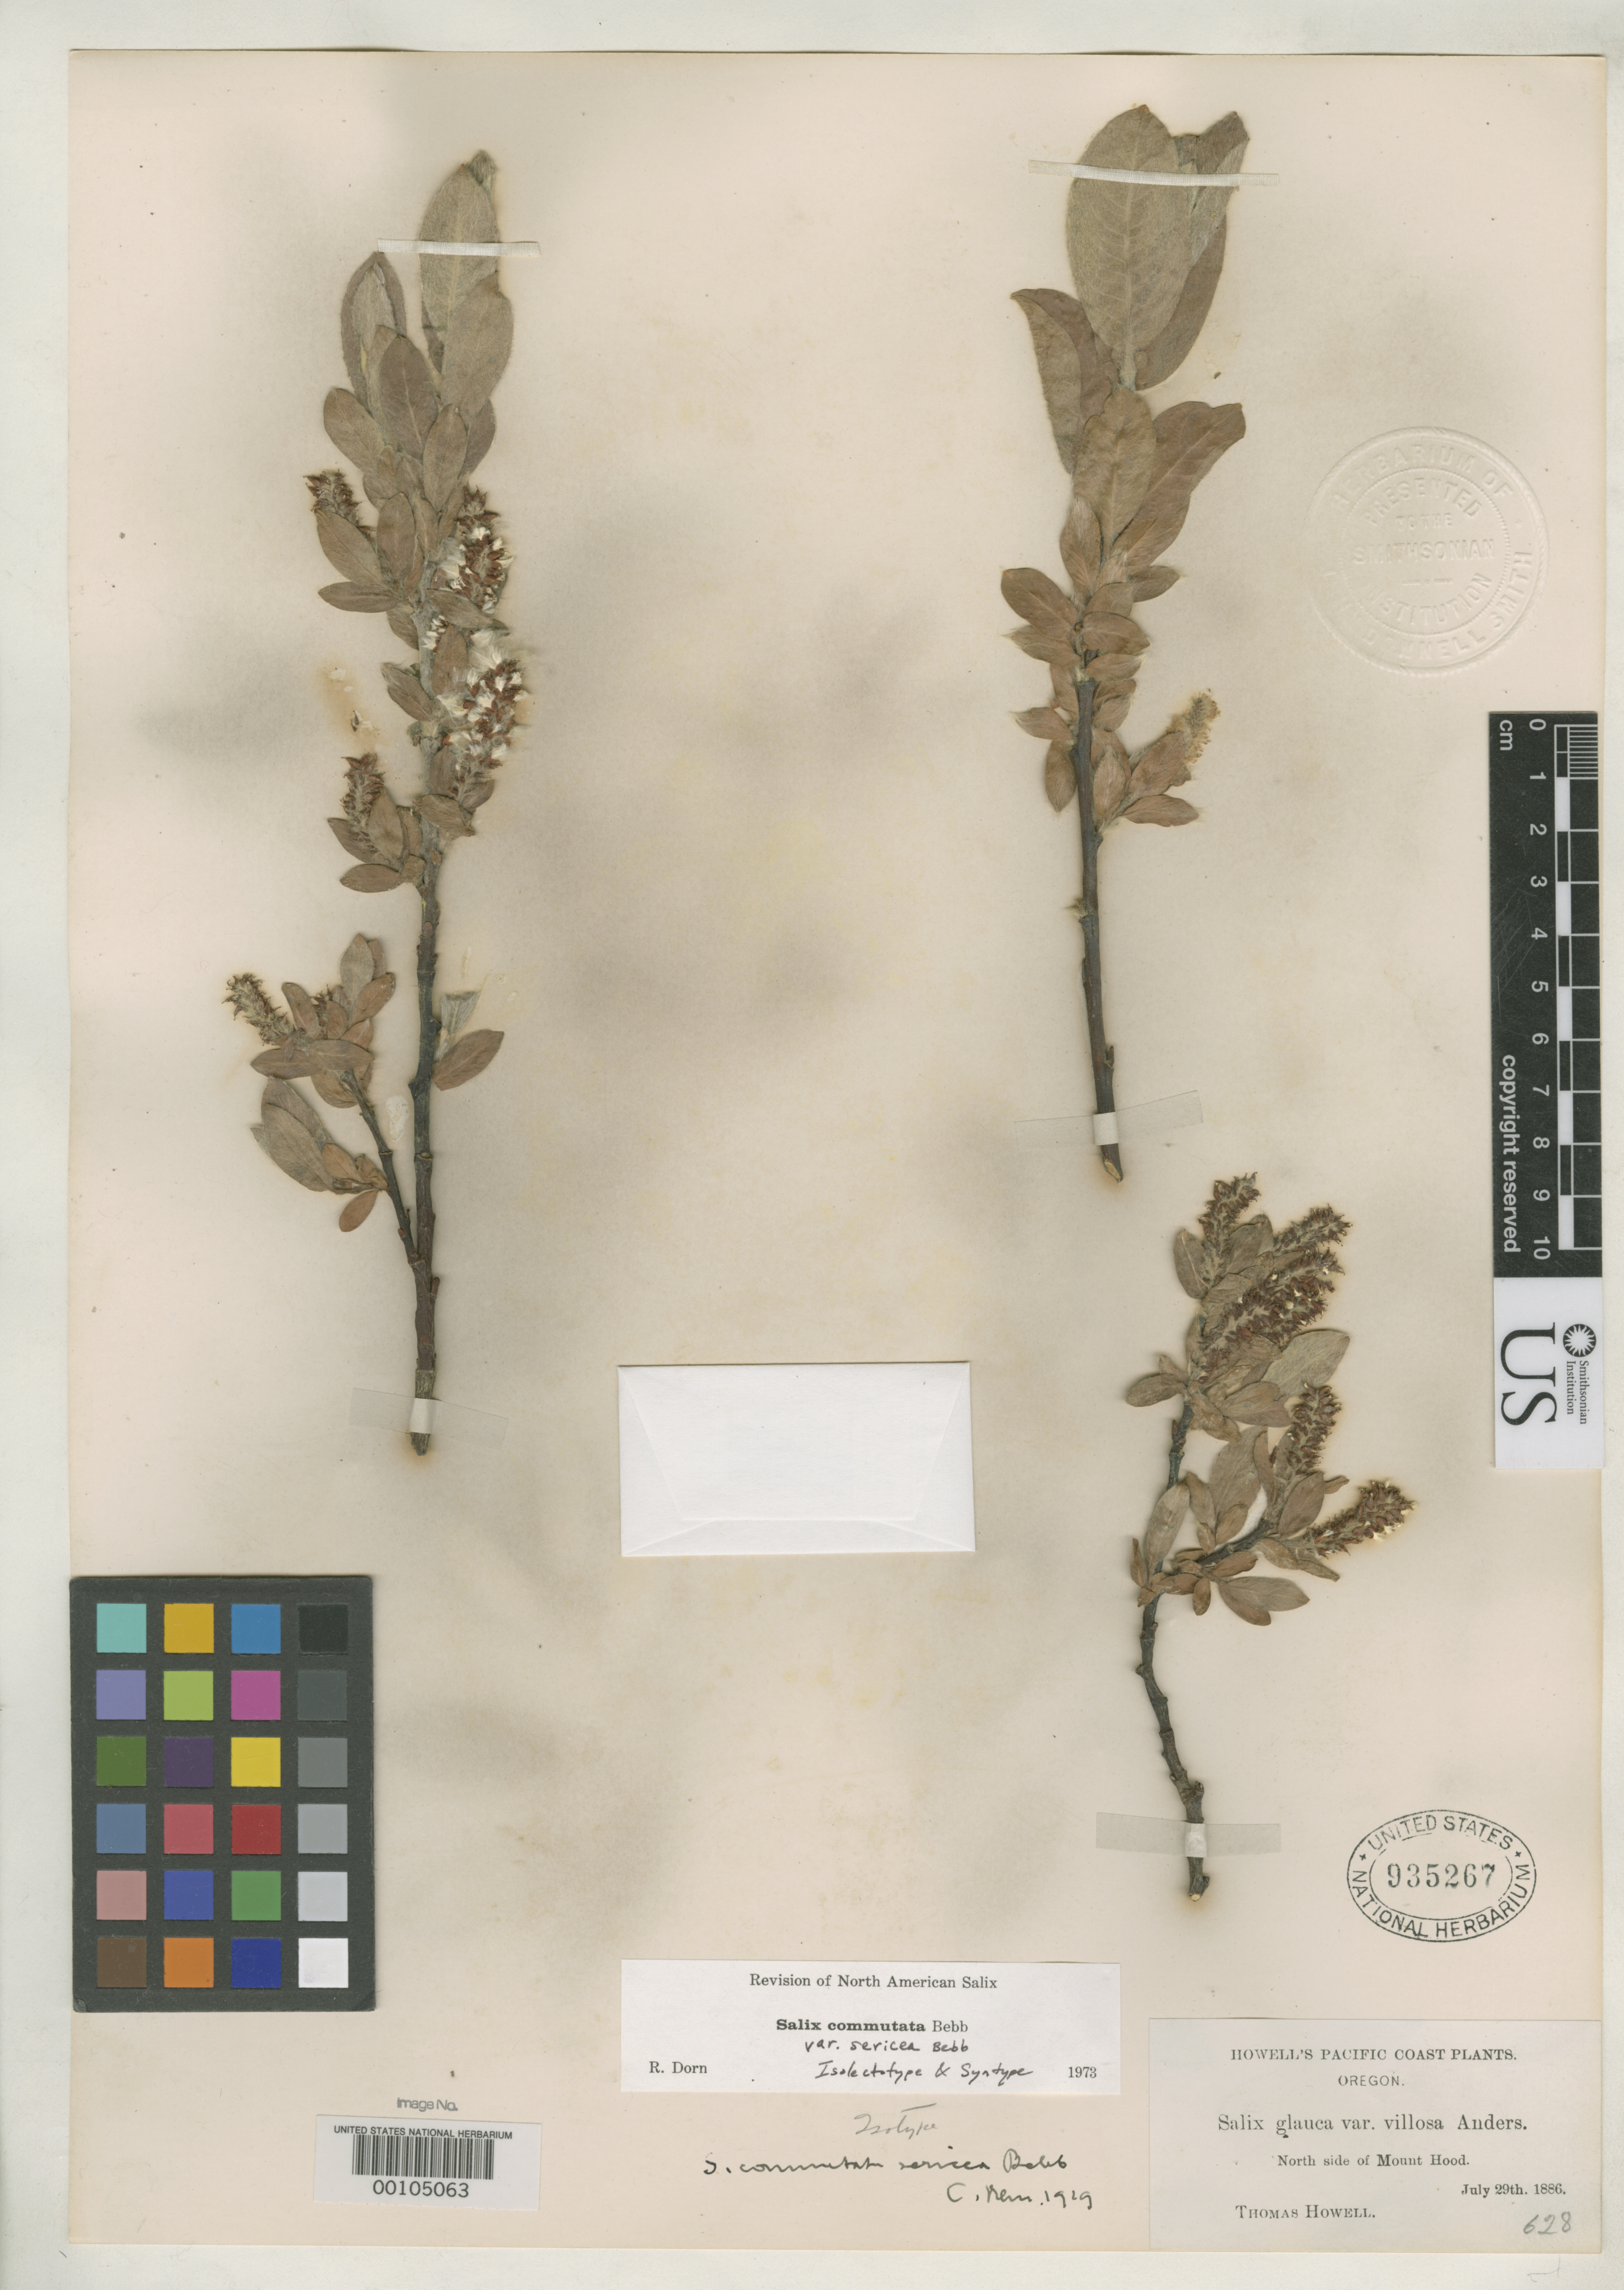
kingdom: Plantae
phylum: Tracheophyta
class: Magnoliopsida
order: Malpighiales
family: Salicaceae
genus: Salix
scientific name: Salix commutata var. sericea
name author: Bebb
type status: Isolectotype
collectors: T. J. Howell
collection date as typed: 29 Jul 1886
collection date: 1886-07-29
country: United States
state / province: Oregon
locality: North side of Mt. Hood.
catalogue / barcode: US 935267